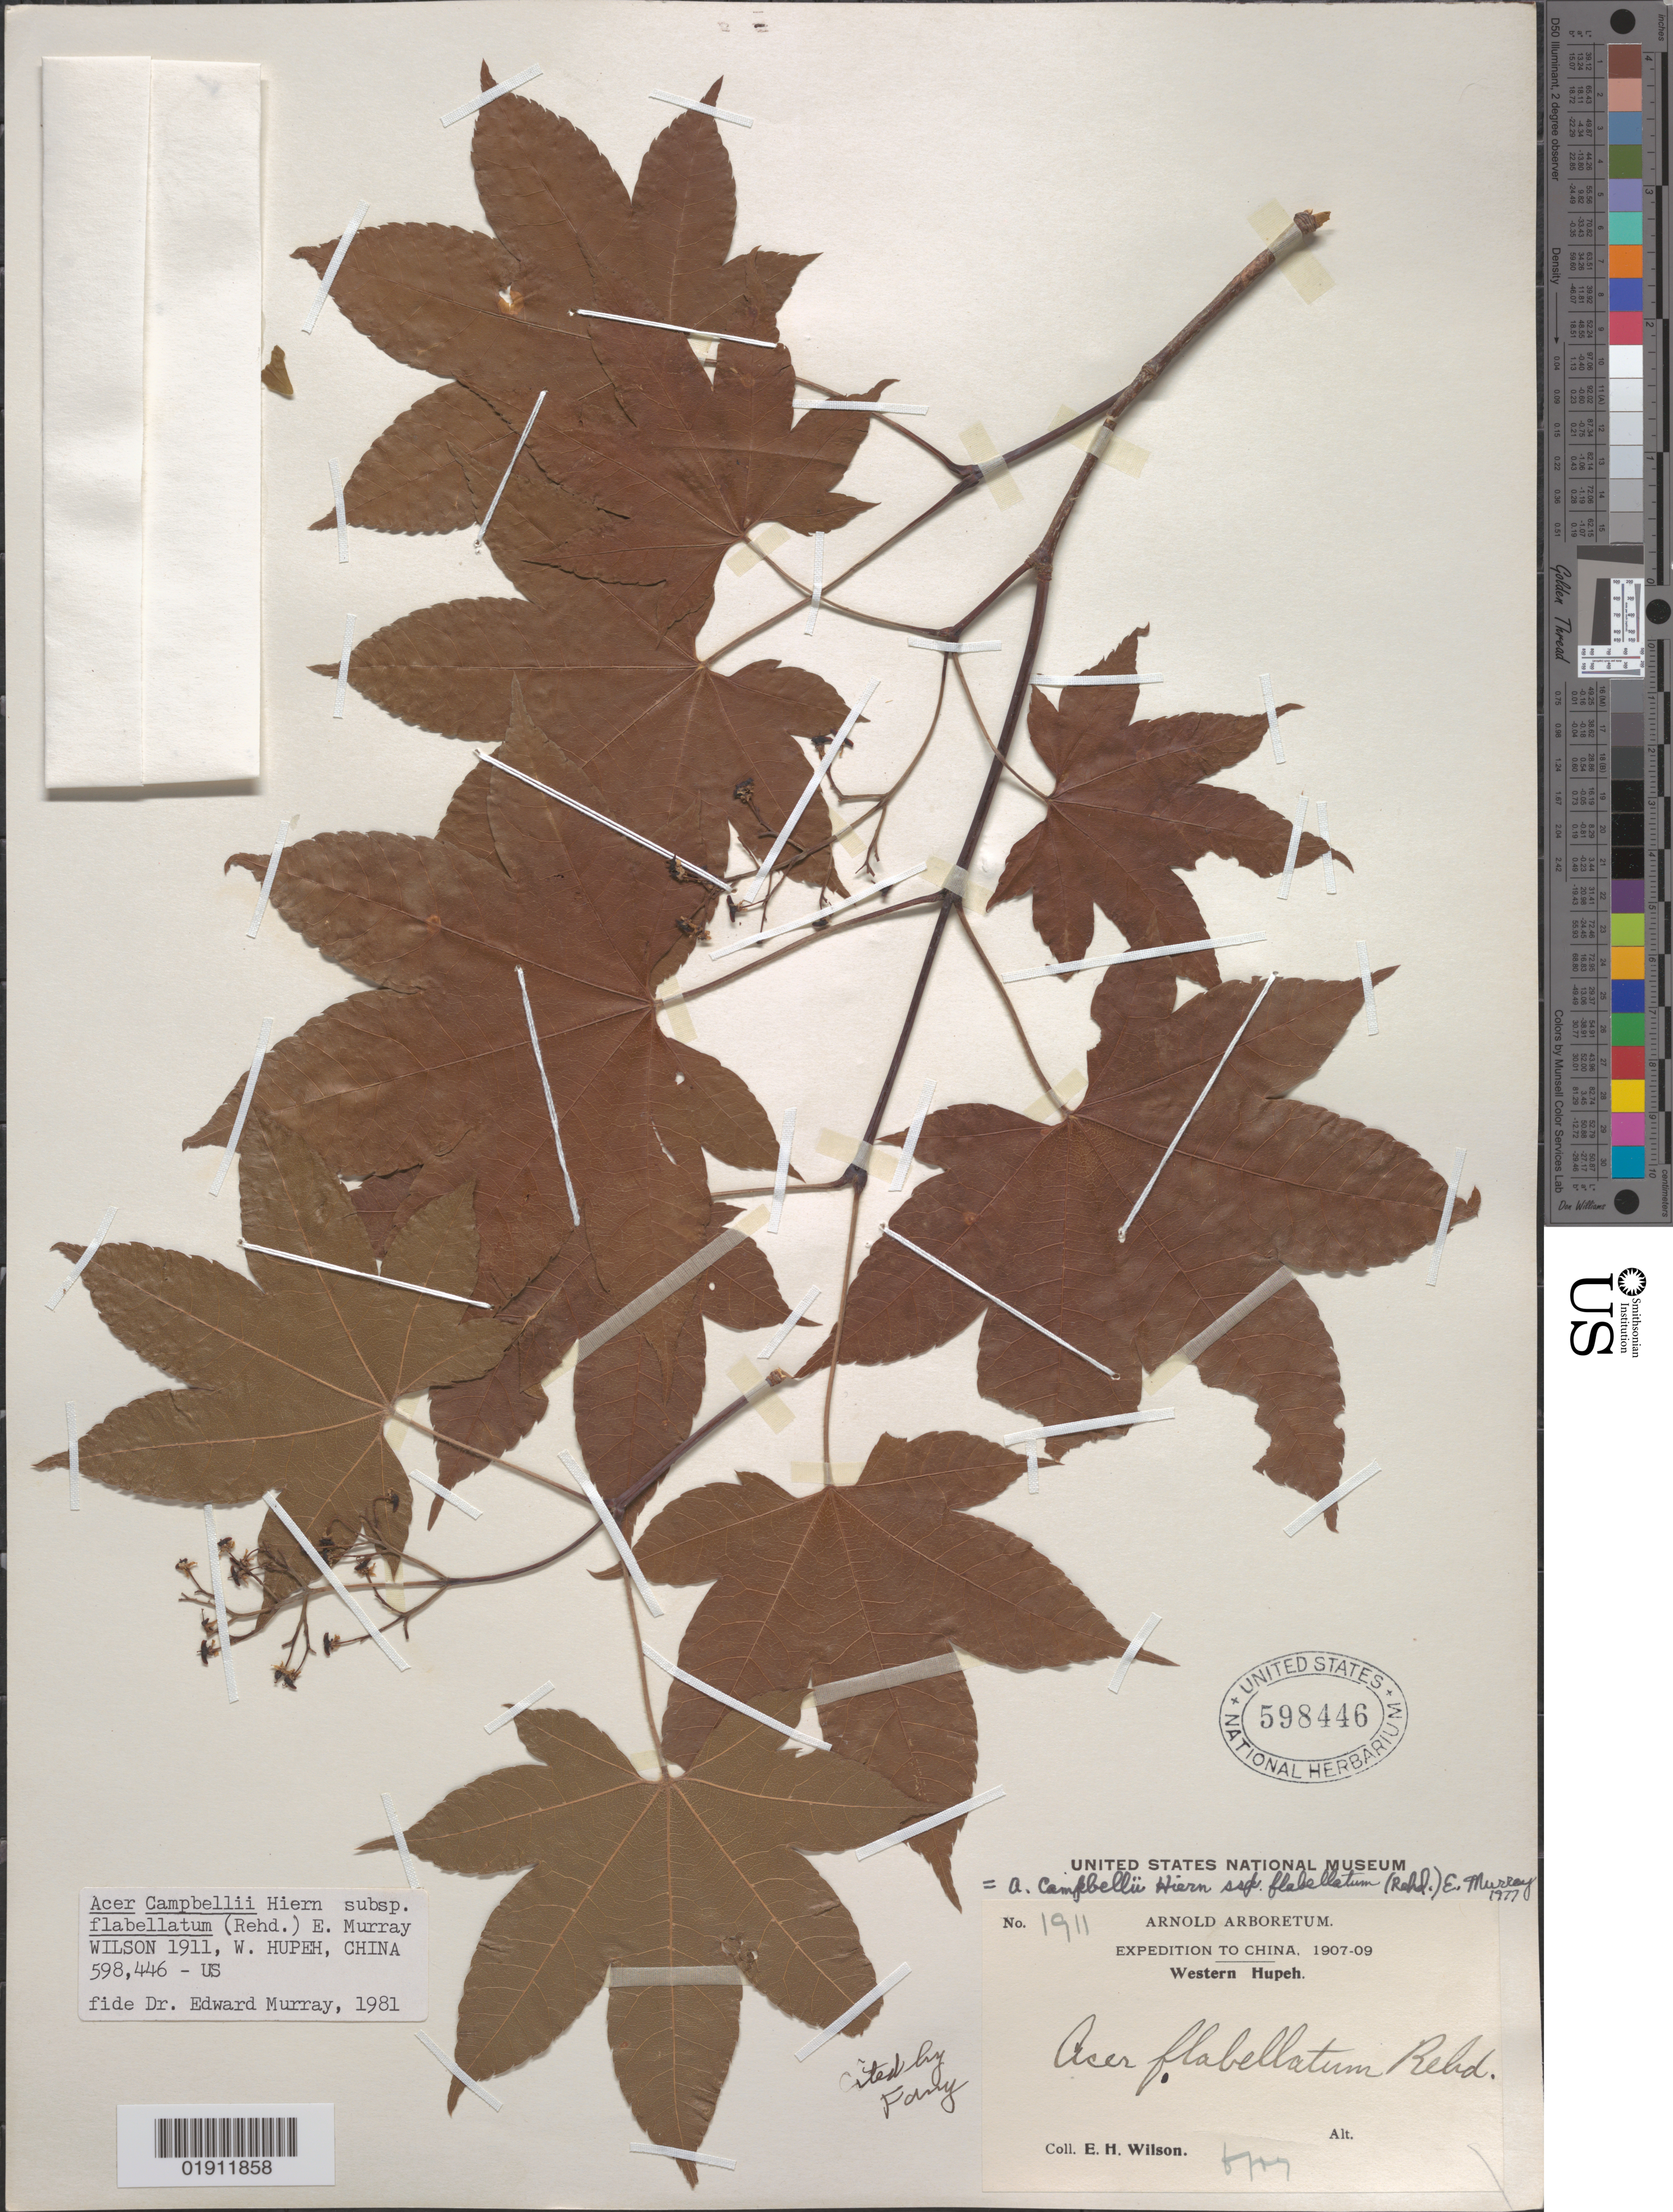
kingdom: Plantae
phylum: Tracheophyta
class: Magnoliopsida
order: Sapindales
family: Sapindaceae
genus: Acer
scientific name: Acer campbellii subsp. flabellatum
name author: (Rehder) A.E. Murray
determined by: Murray, Edward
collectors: E. H. Wilson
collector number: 1911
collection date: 1907-07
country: China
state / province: Hubei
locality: Western Hupeh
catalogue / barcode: US 598446